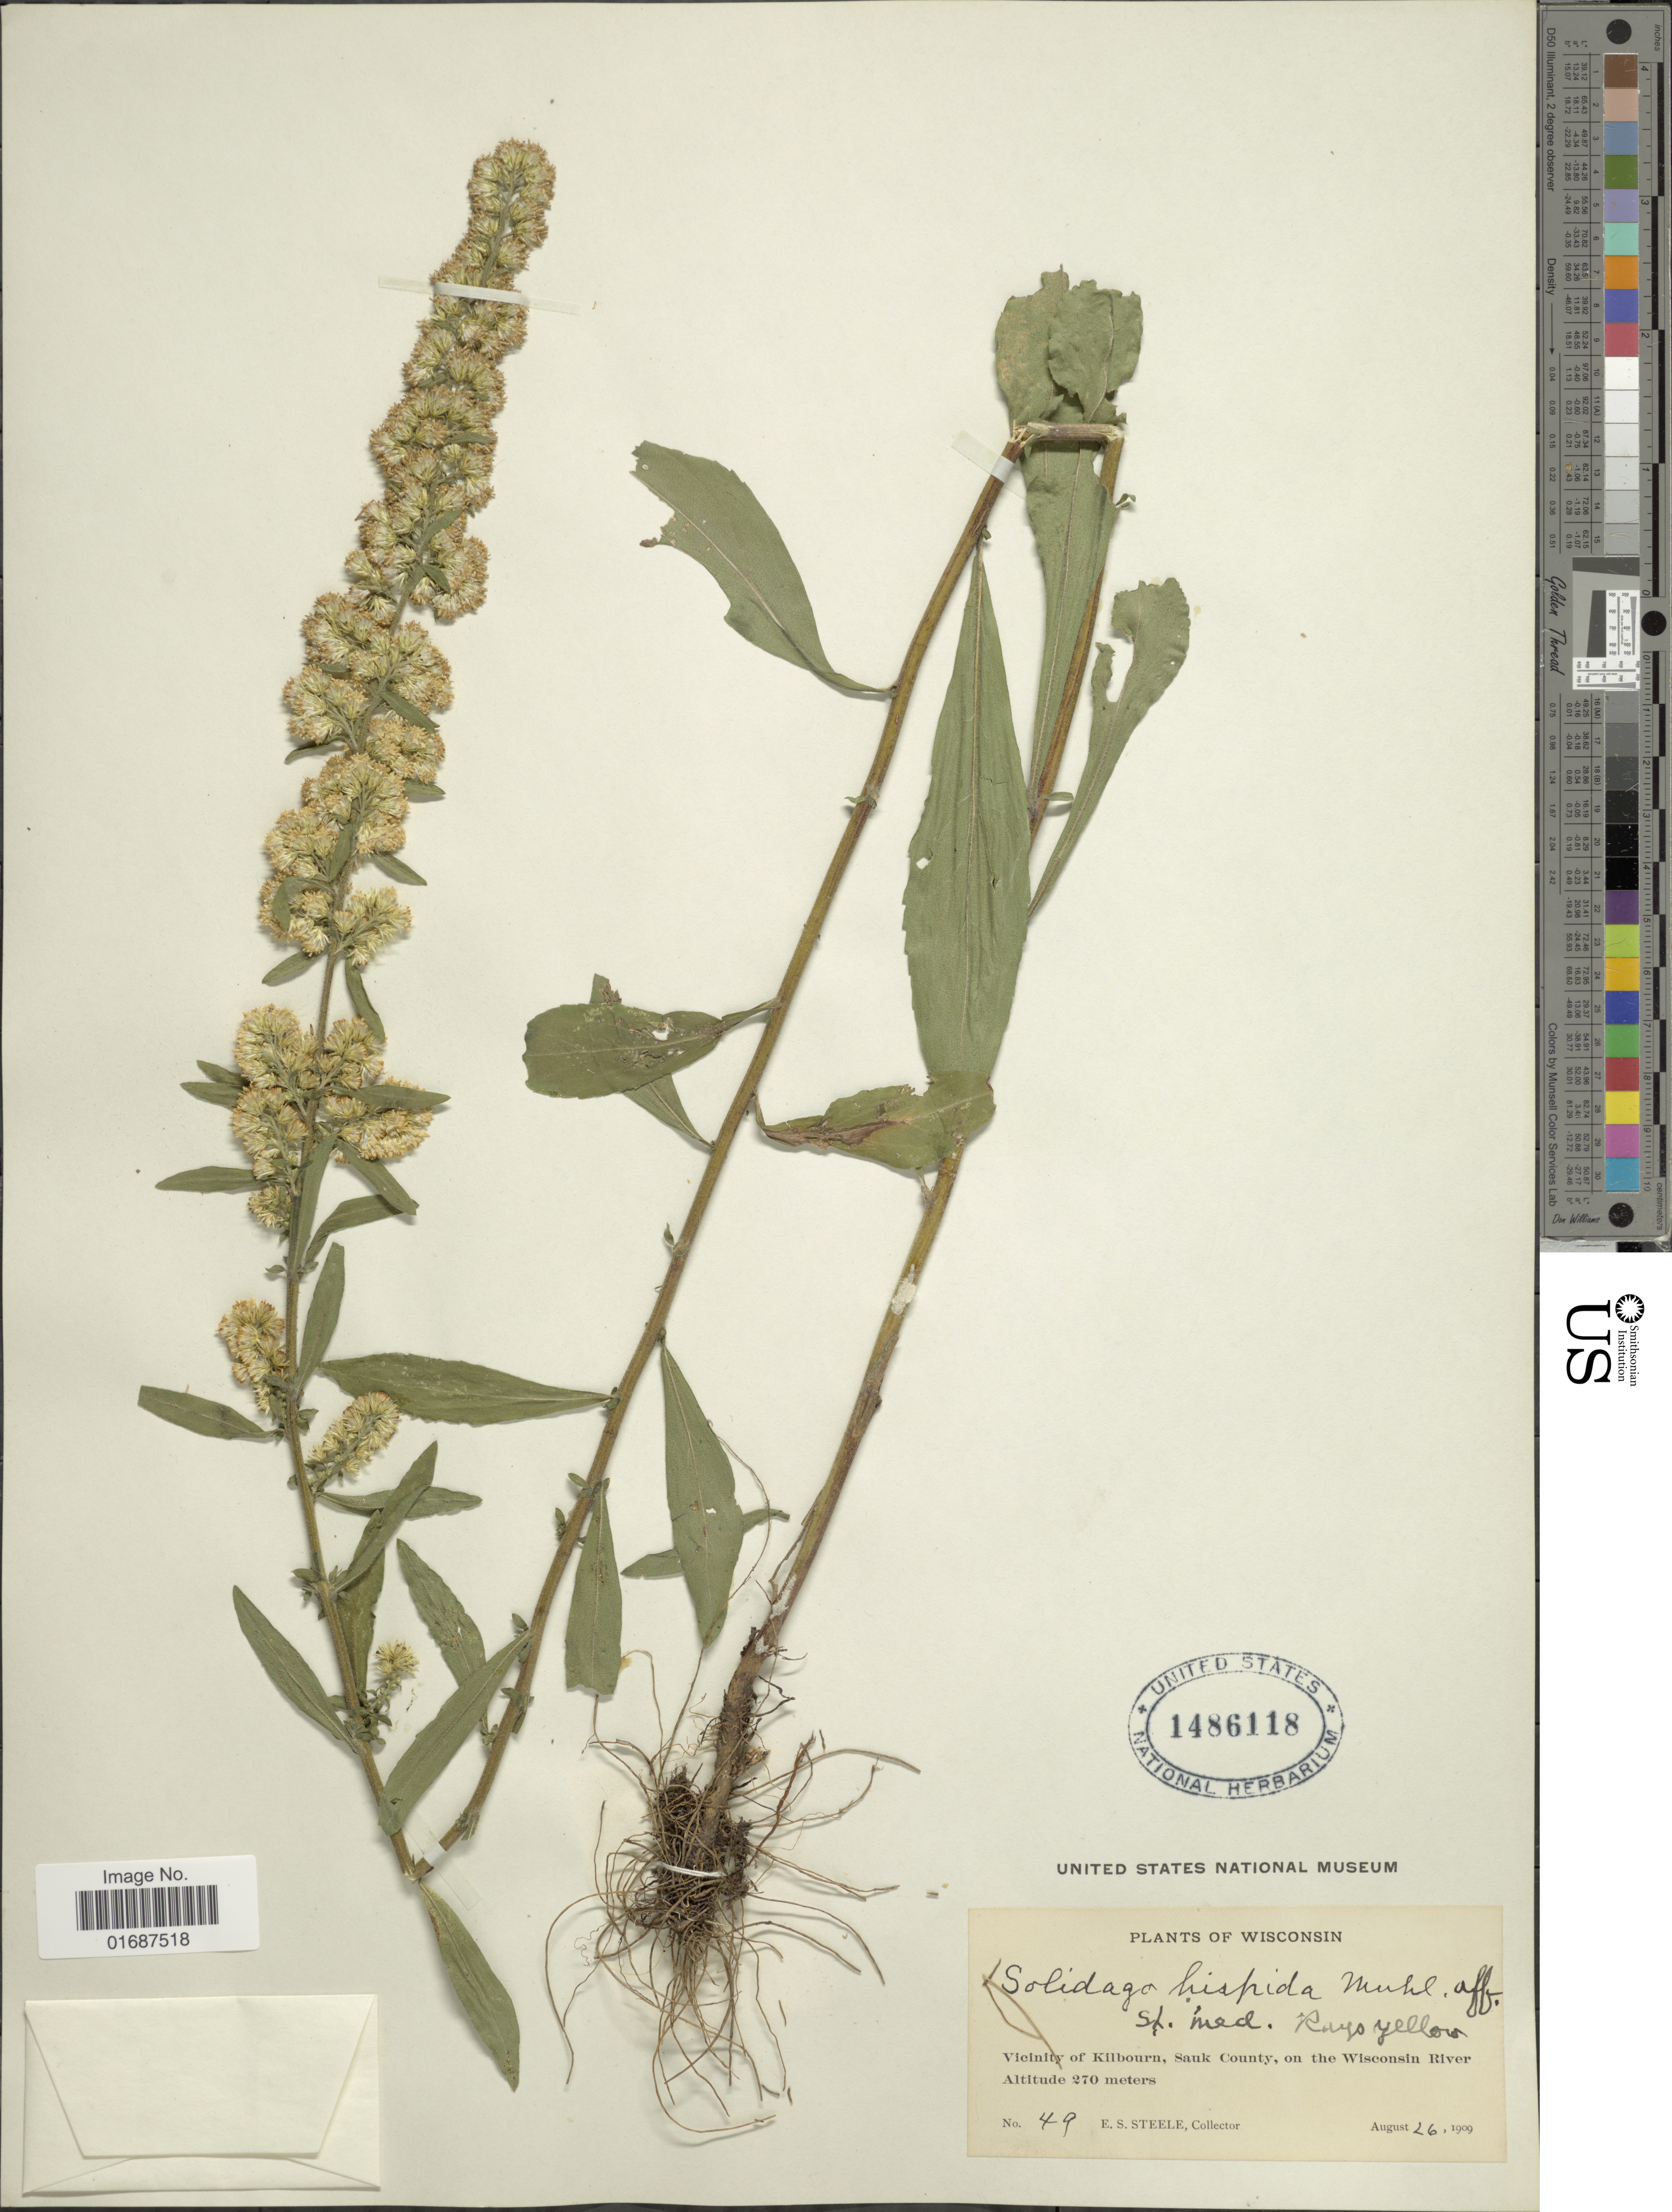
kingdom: Plantae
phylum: Tracheophyta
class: Magnoliopsida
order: Asterales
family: Asteraceae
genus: Solidago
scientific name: Solidago hispida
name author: Muhl. ex Willd.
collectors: E. Steele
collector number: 49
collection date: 1909-08-26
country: United States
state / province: Wisconsin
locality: Vicinity of Kilbourn, Sauk County, on the Wisconsin River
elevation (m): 270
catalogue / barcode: US 1486118